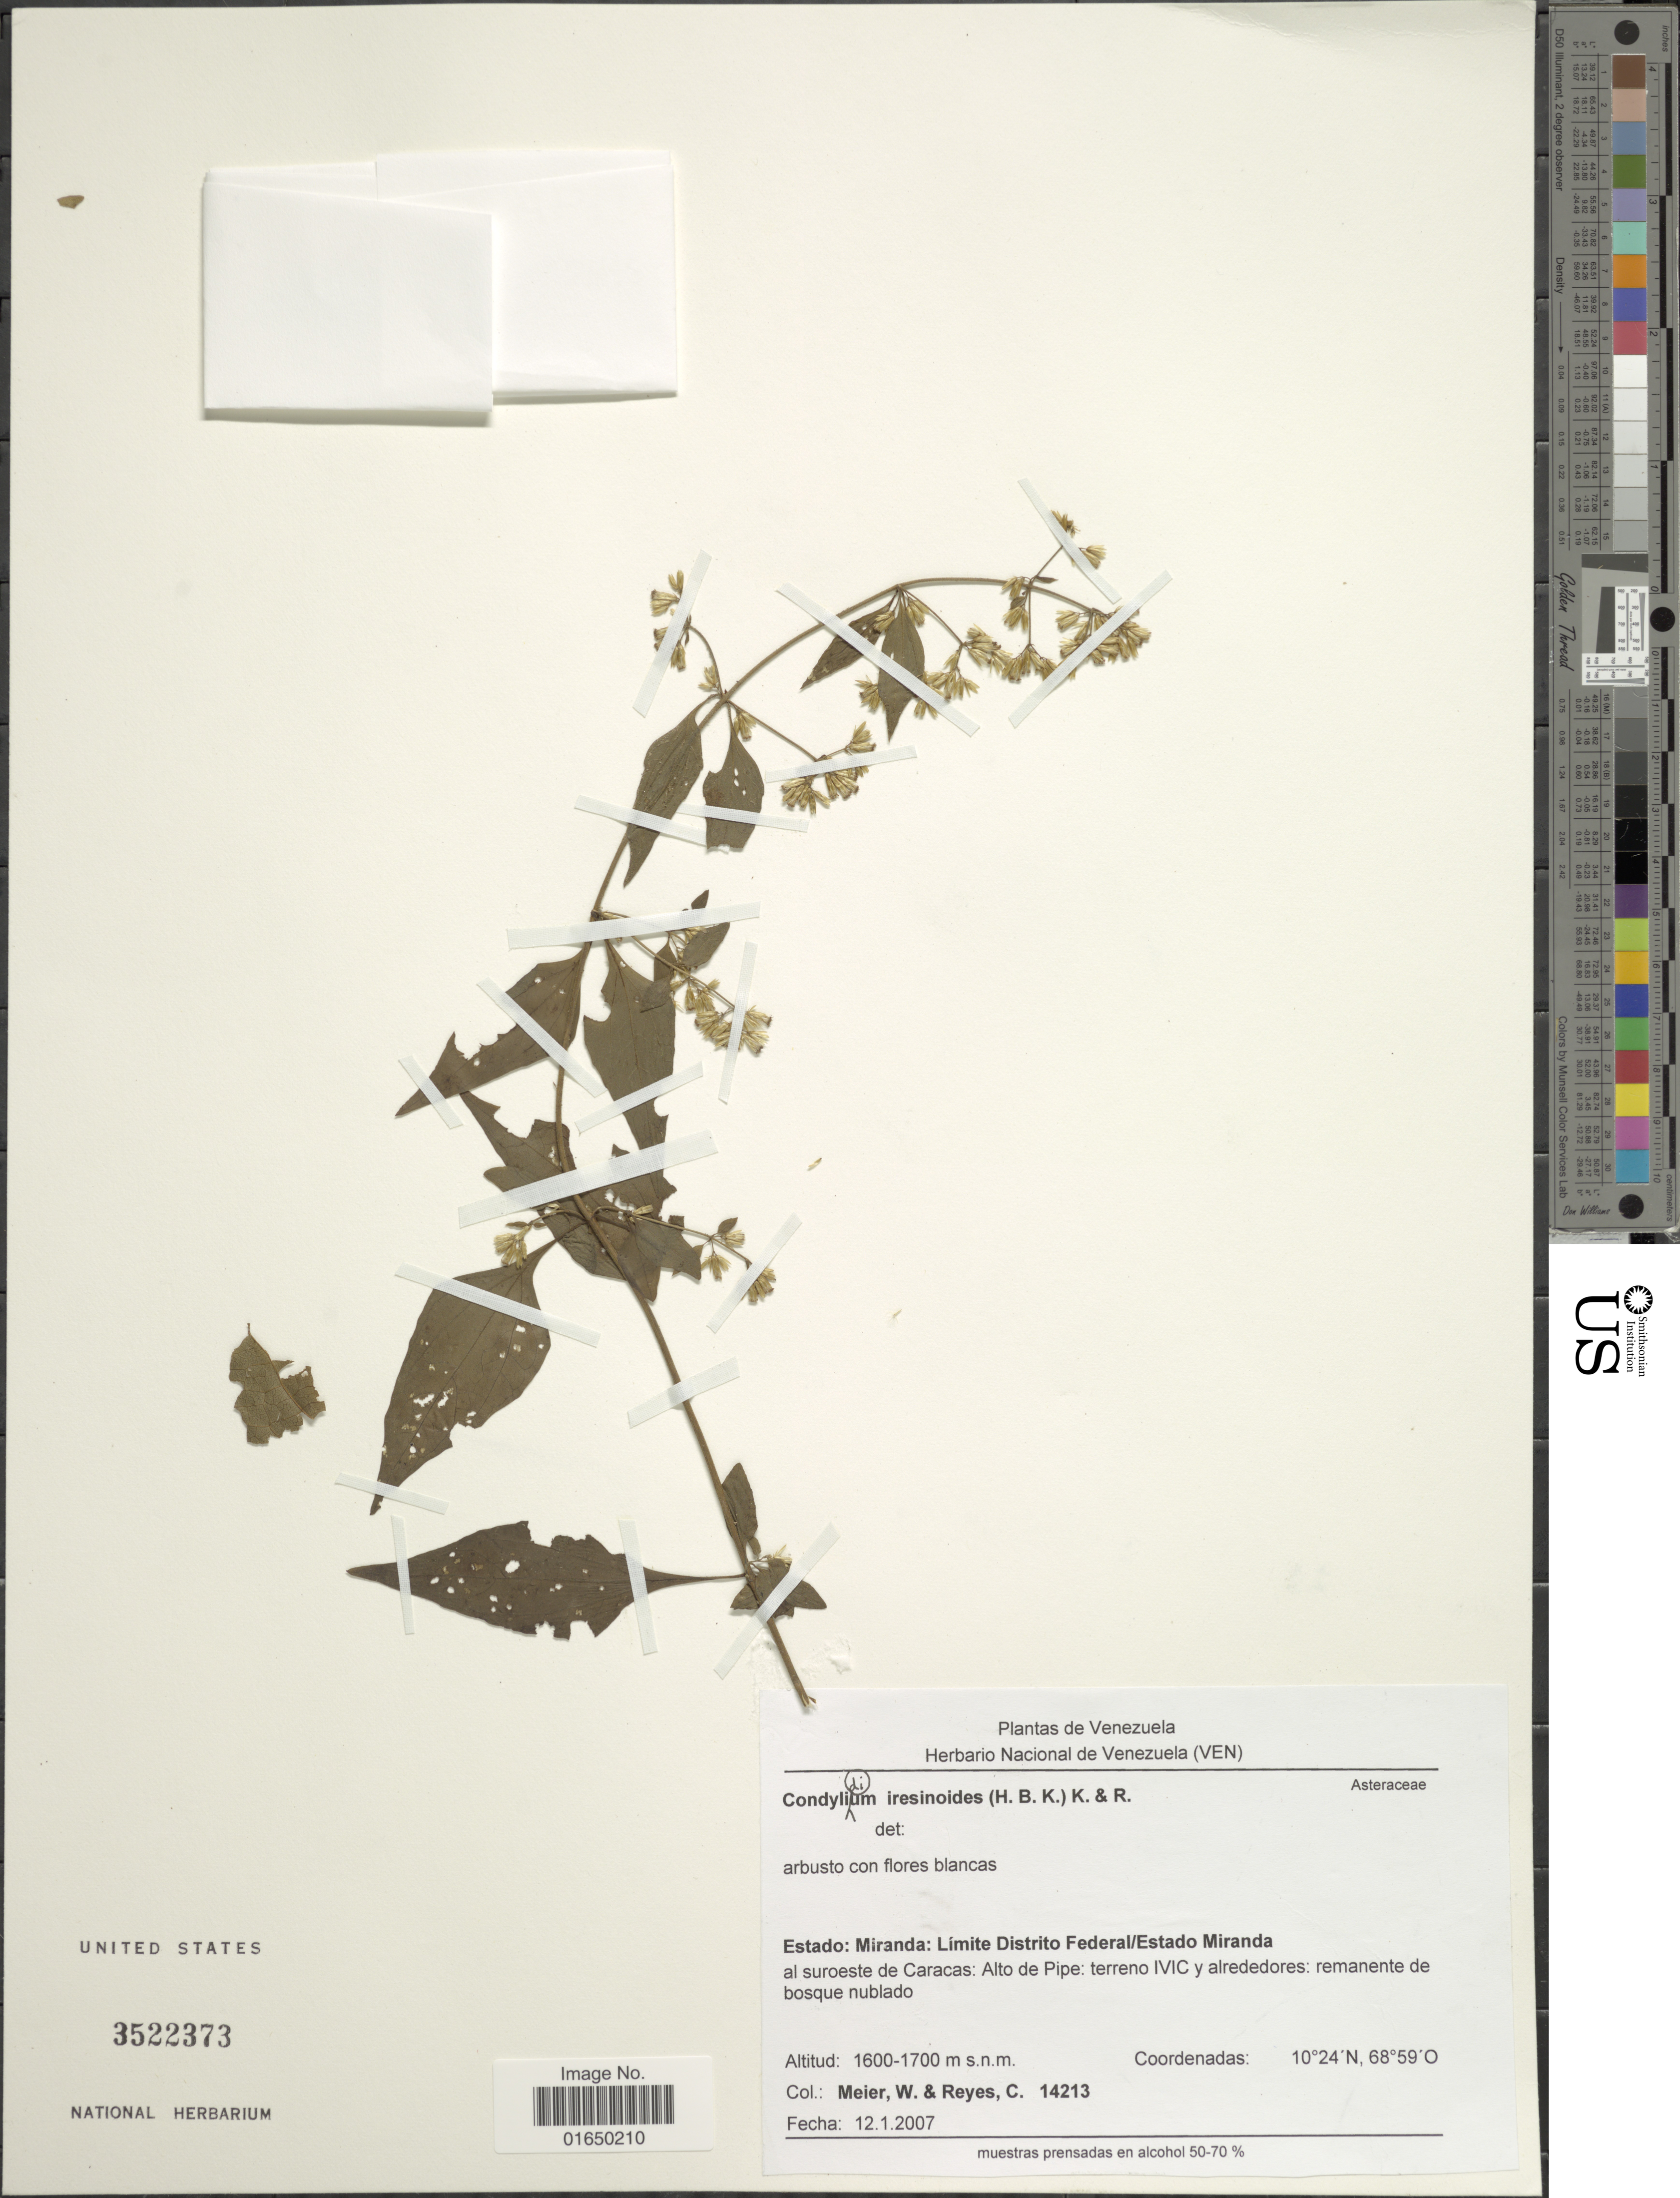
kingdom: Plantae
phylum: Tracheophyta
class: Magnoliopsida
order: Asterales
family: Asteraceae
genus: Condylidium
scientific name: Condylidium iresinoides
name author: (Kunth) R.M. King & H. Rob.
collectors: W. Meier & C. Reyes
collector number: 14213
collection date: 2007-01-12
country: Venezuela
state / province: Miranda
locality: Límite Distrito Federal, al suroeste de Caracas: Alto de Pipe: terreno IVIC y alrededores: remanente de bosque nublado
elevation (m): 1600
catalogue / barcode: US 3522373